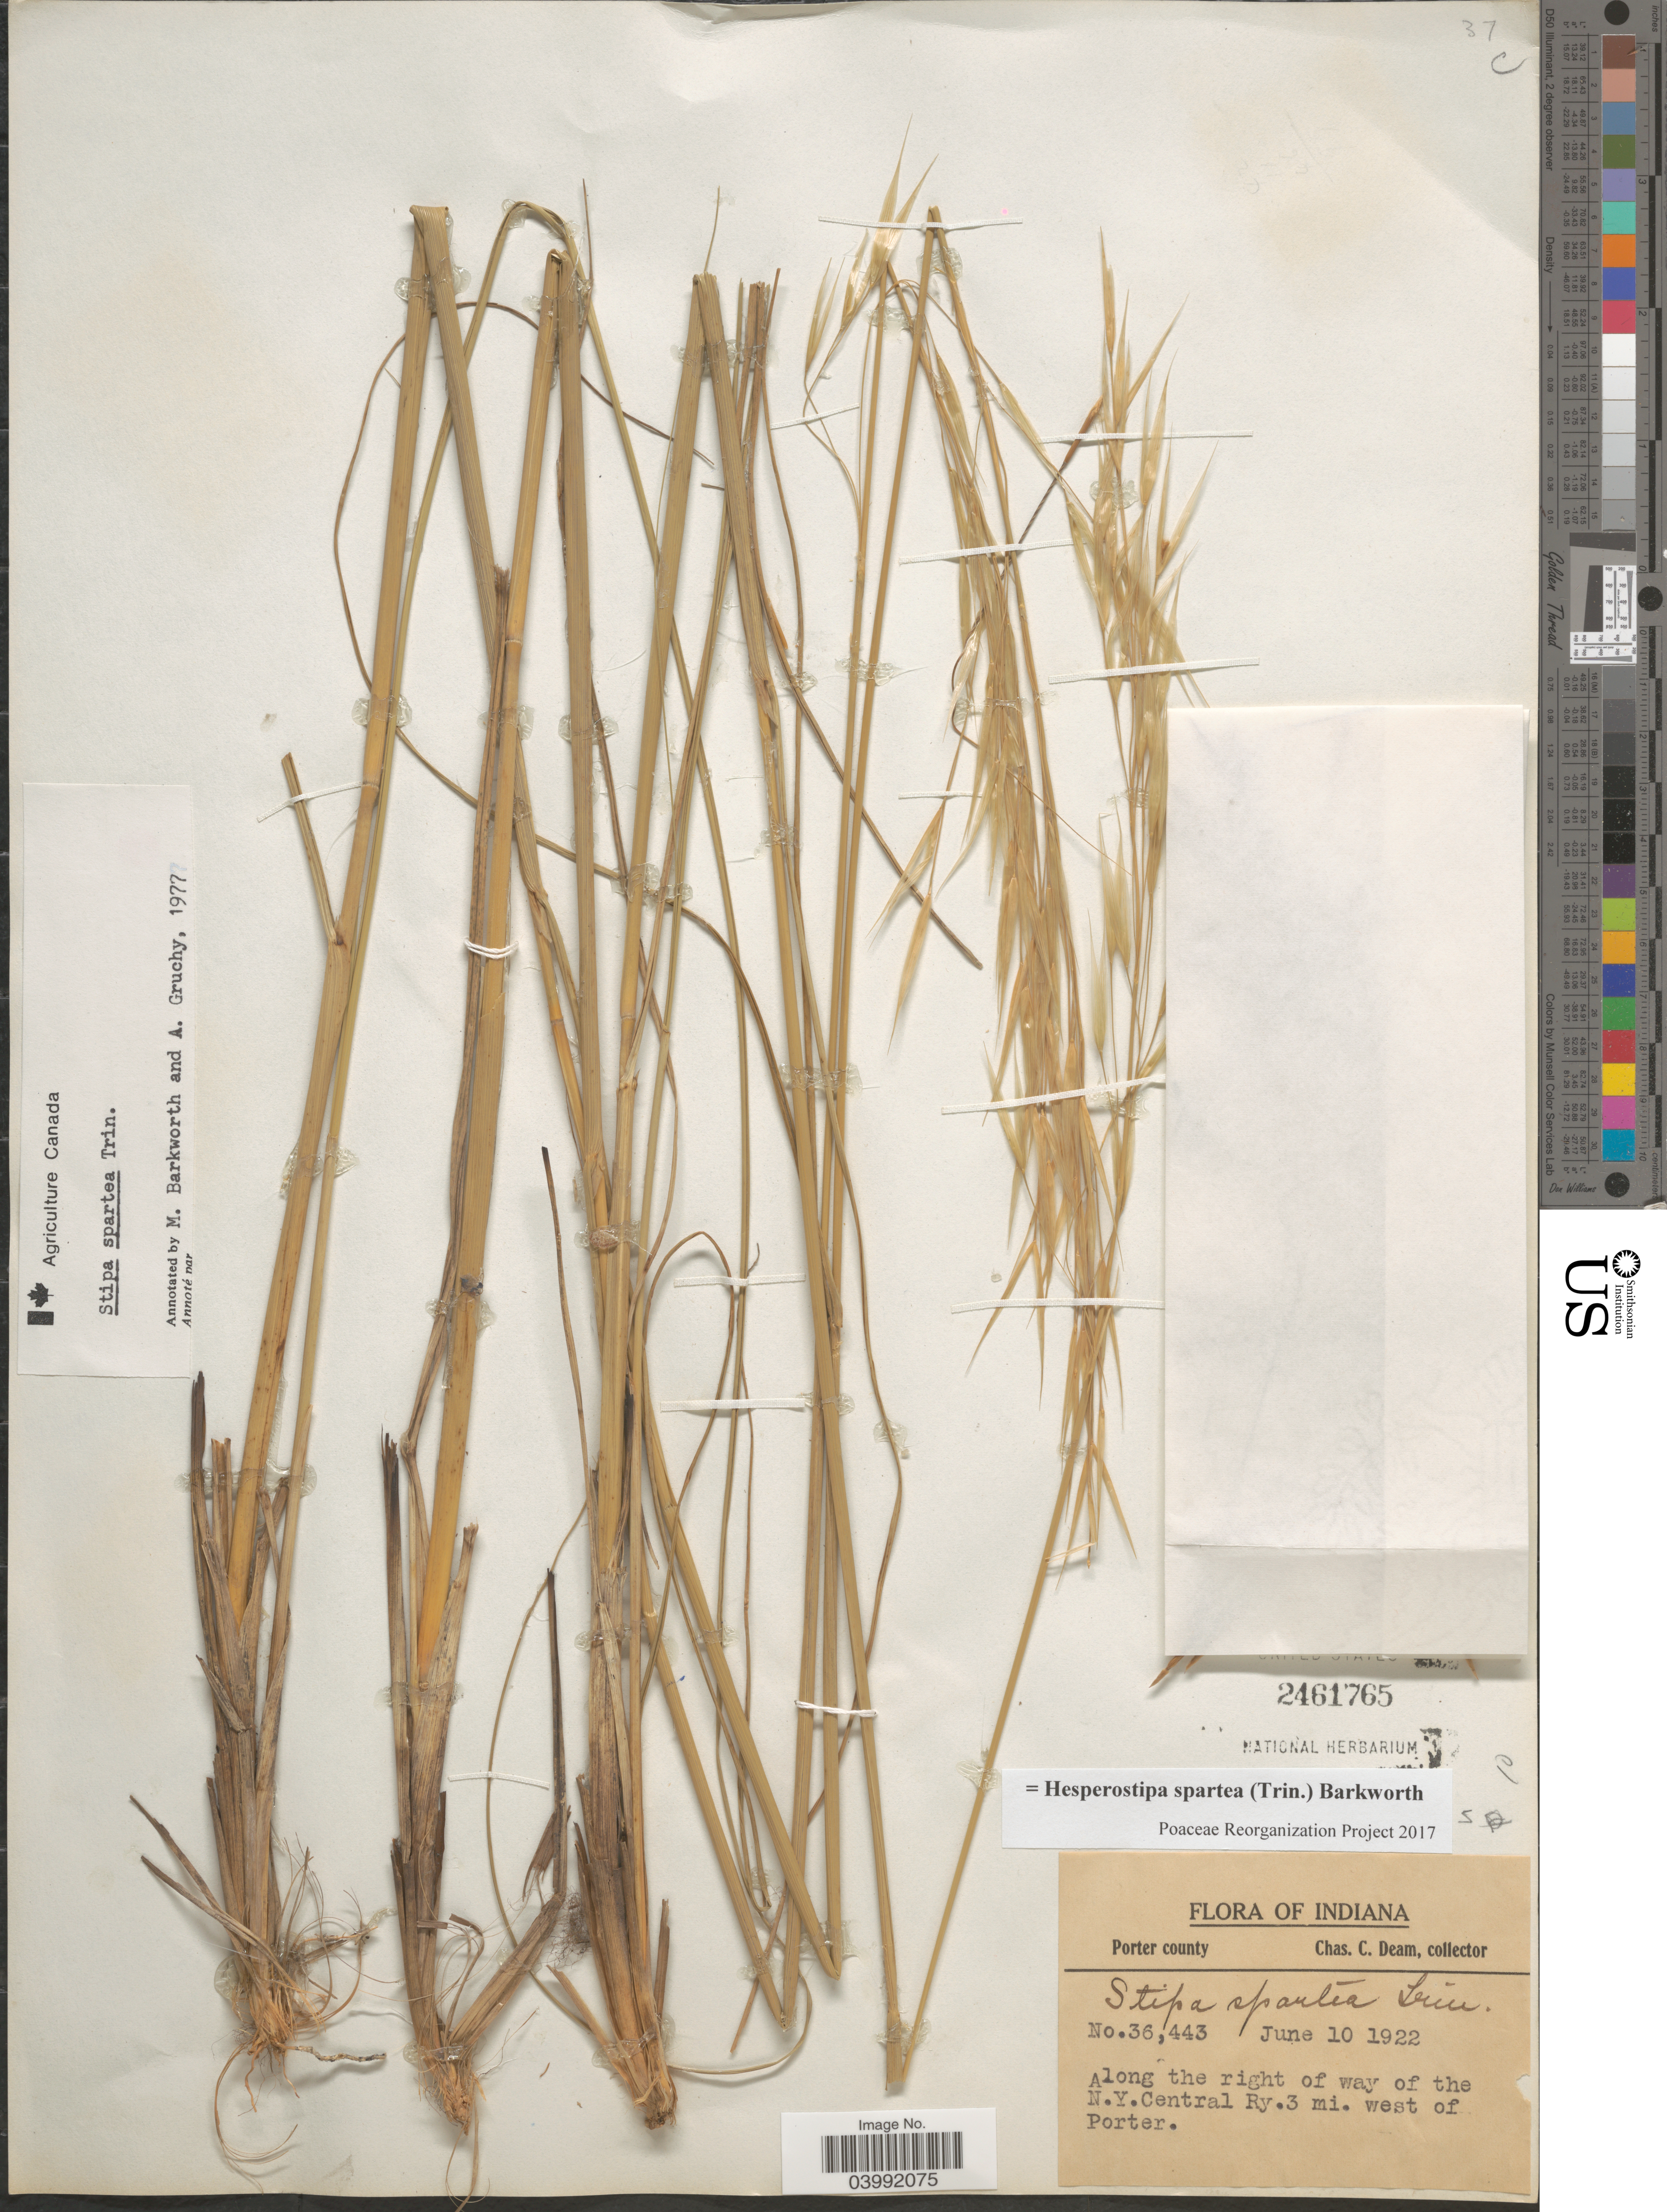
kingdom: Plantae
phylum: Tracheophyta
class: Liliopsida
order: Poales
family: Poaceae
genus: Hesperostipa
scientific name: Hesperostipa spartea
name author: (Trin.) Barkworth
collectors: C. C. Deam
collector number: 36443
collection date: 1922-06-10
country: United States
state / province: Indiana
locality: Porter County. Along the right of way of the N.Y.Central Ry.3 mi. west of Porter.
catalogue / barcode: US 2461765